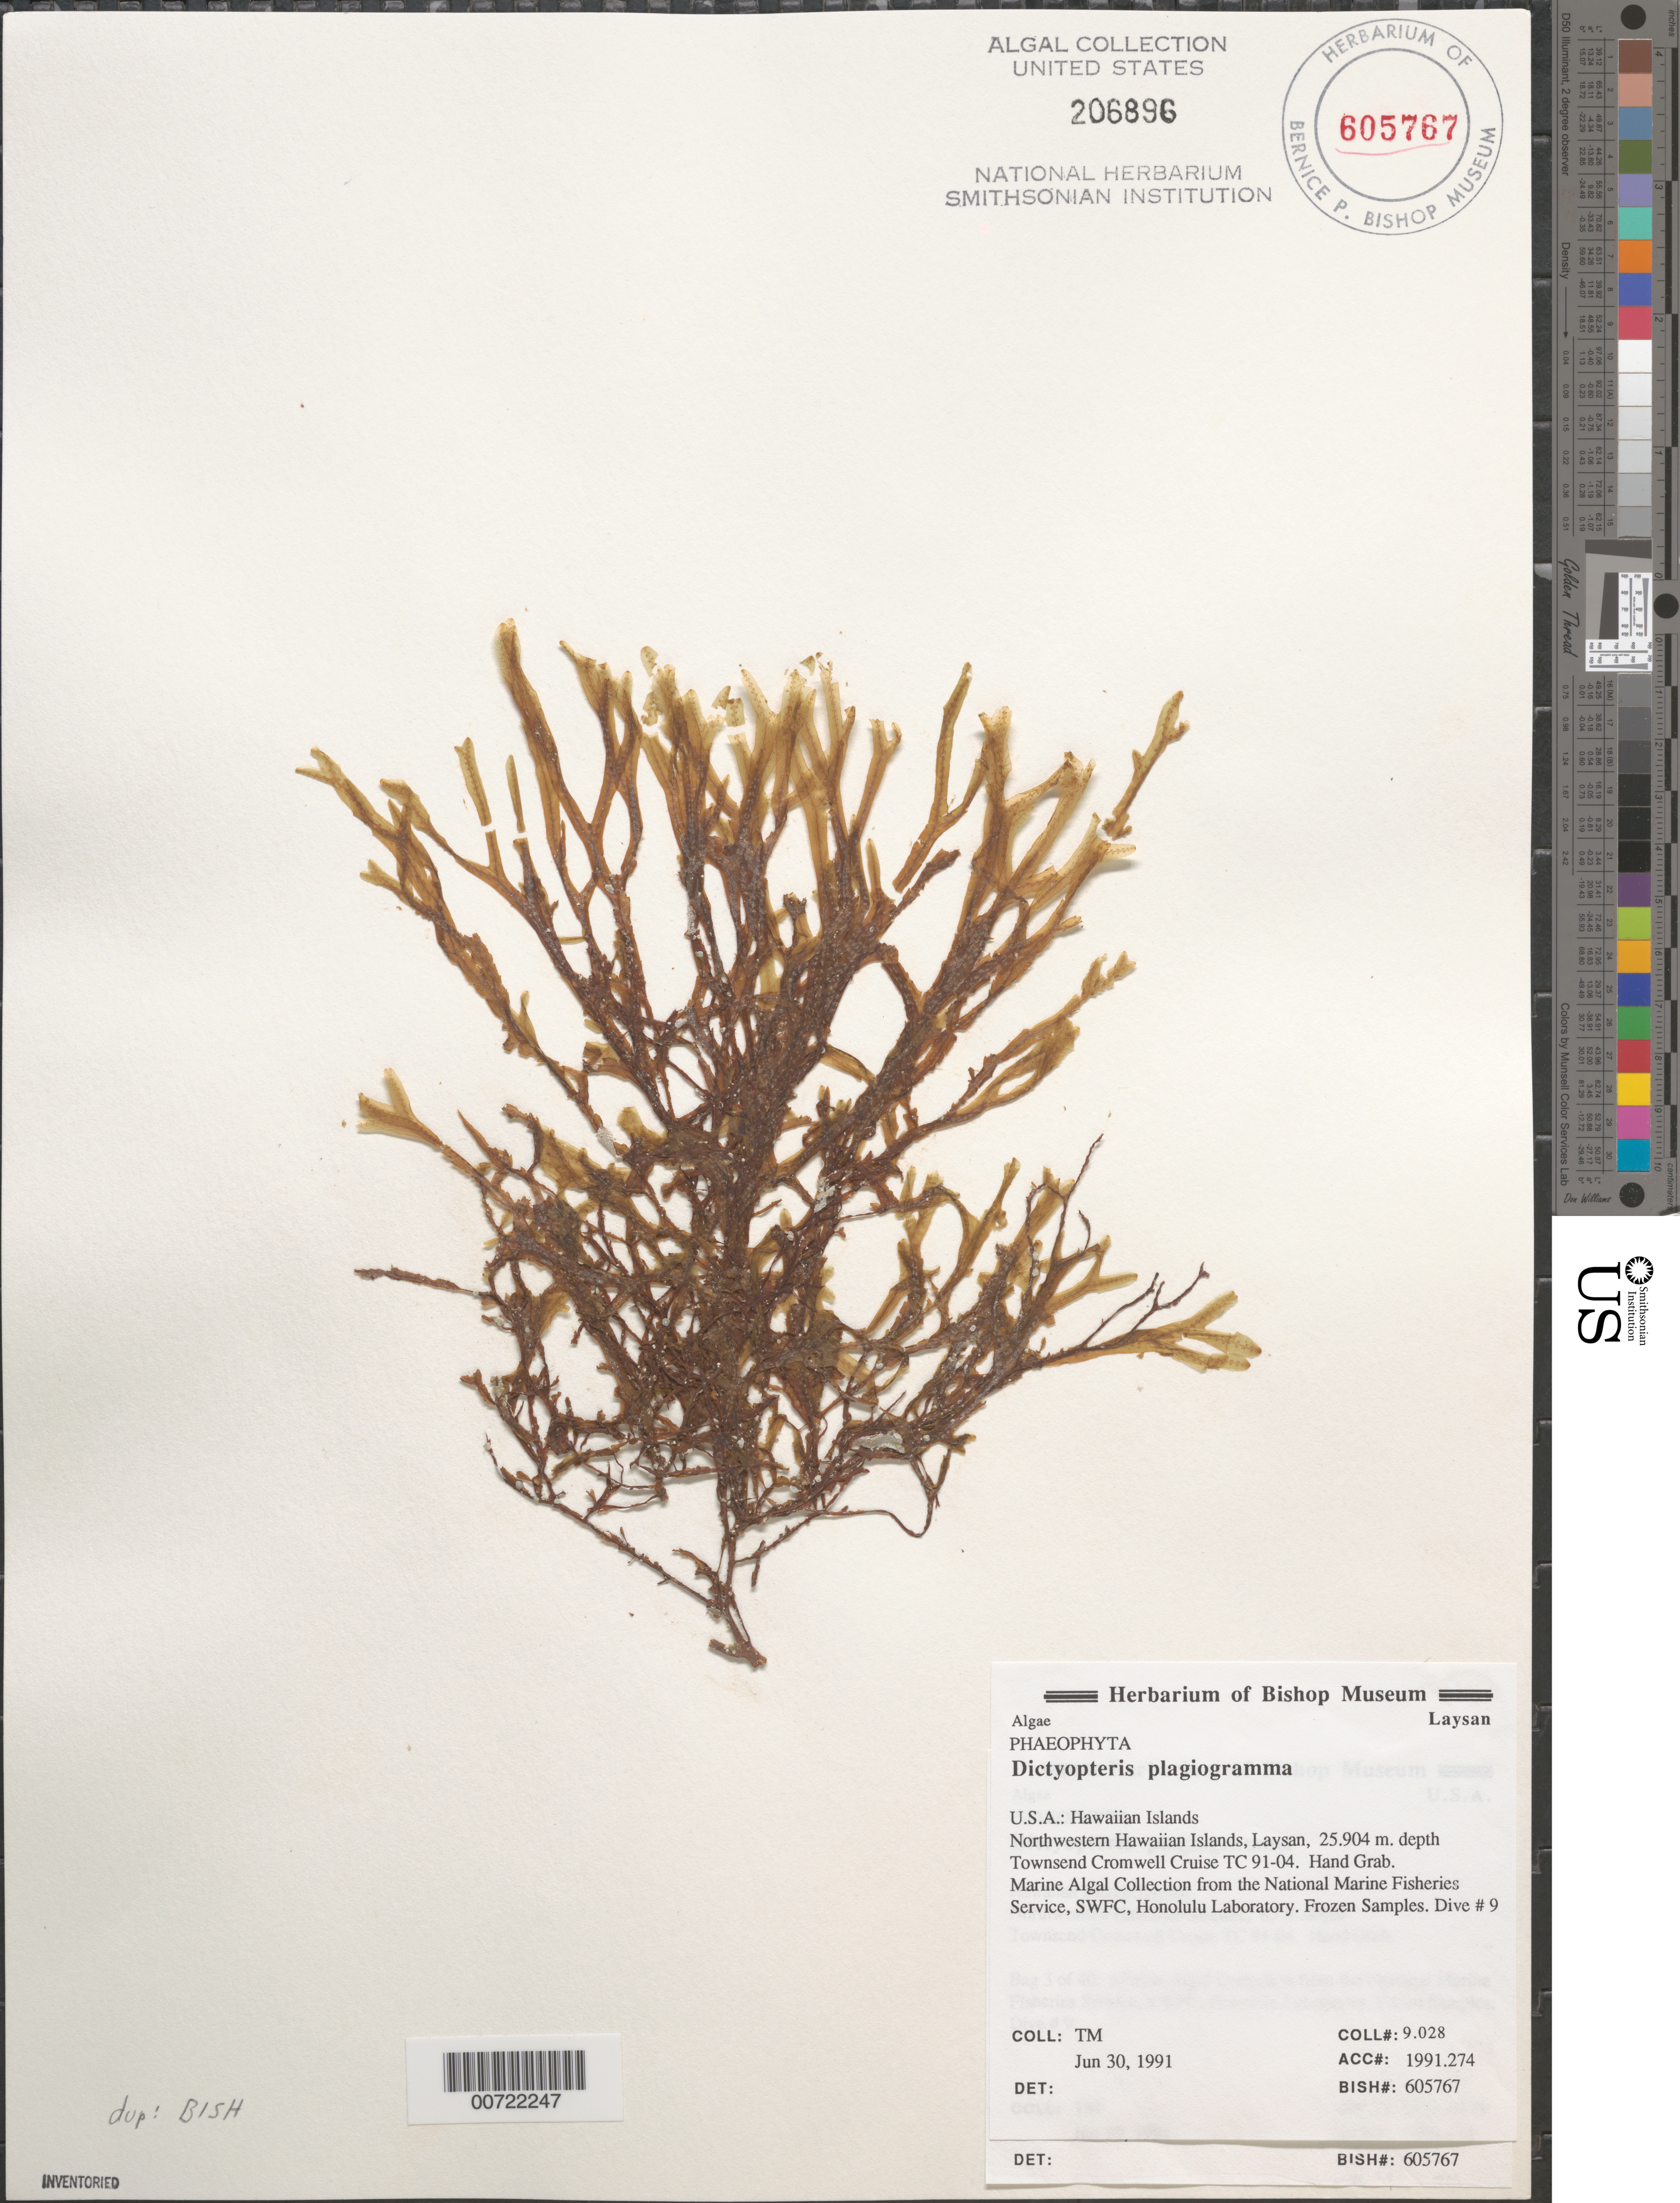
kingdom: Chromista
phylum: Ochrophyta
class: Phaeophyceae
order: Dictyotales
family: Dictyotaceae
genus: Dictyopteris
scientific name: Dictyopteris plagiogramma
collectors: T. M.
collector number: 9.028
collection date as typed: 30 Jun 1991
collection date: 1991-06-30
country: United States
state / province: Hawaii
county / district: Honolulu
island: Laysan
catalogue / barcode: US 206896